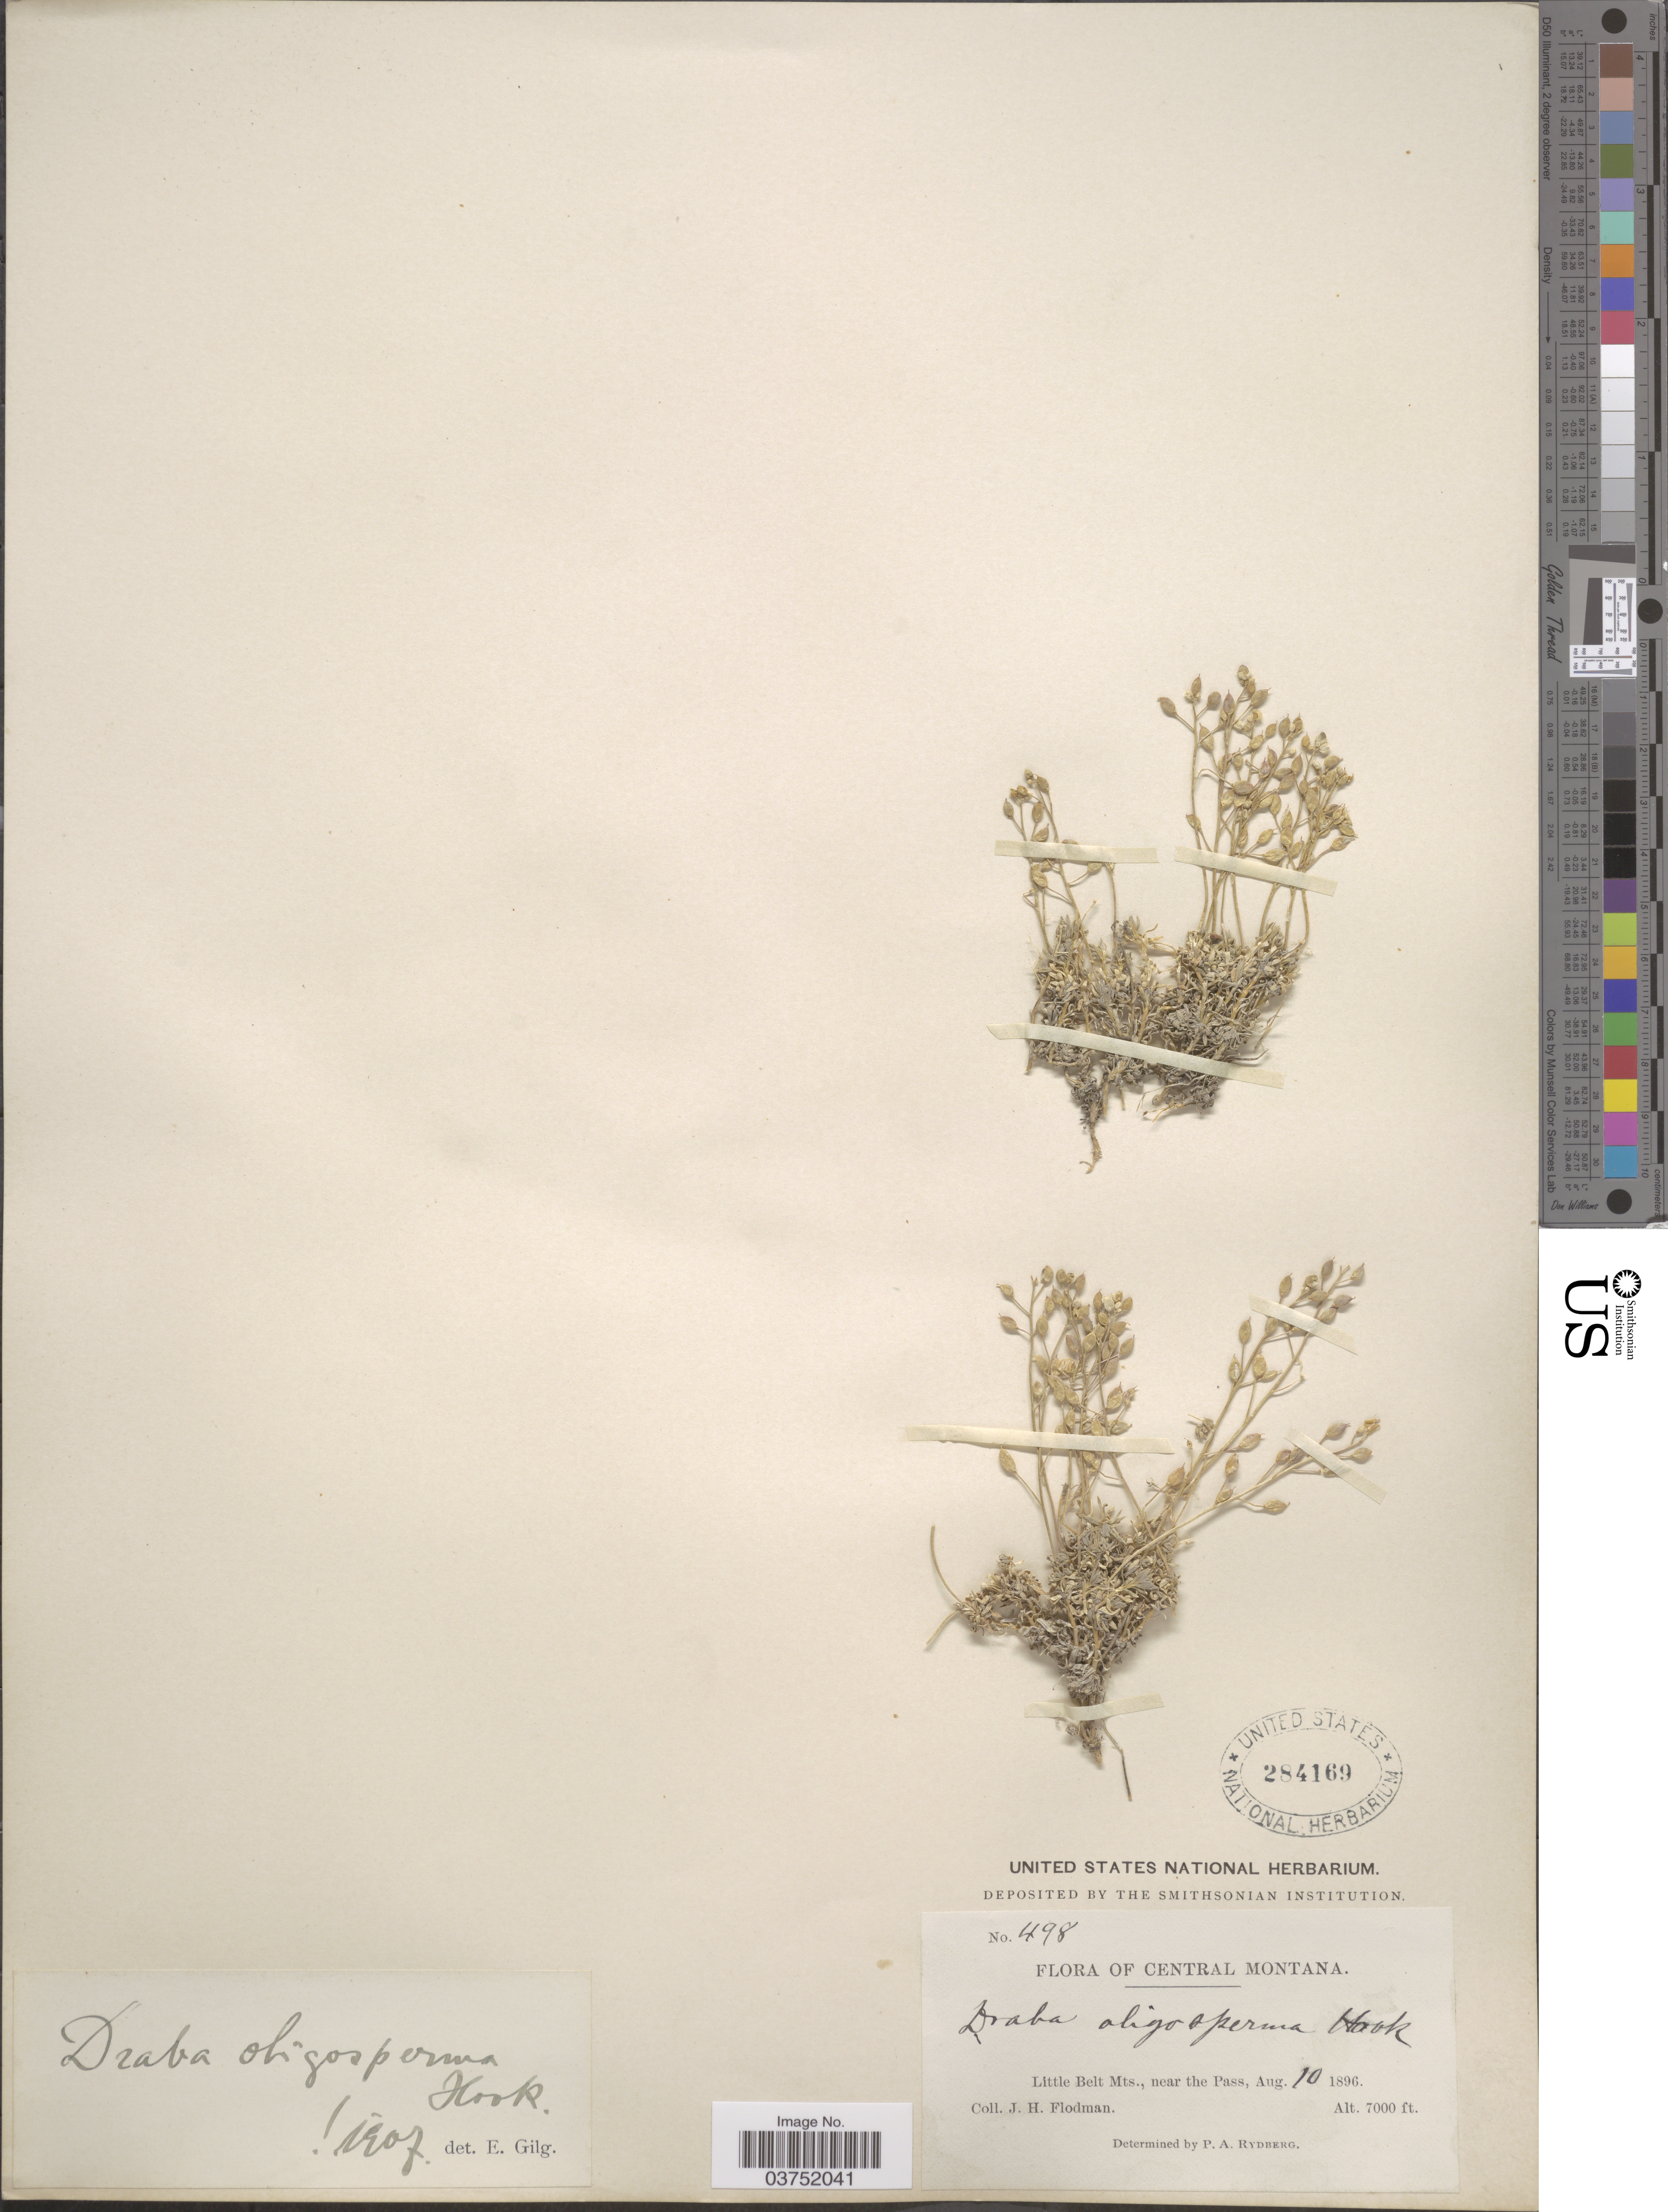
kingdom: Plantae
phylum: Tracheophyta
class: Magnoliopsida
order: Brassicales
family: Brassicaceae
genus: Draba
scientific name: Draba oligosperma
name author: Hook.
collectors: J. Flodman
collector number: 498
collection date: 1896-08-10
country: United States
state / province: Montana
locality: Central Montana. Little Belt Mts., near the Pass.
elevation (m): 2134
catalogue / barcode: US 284169